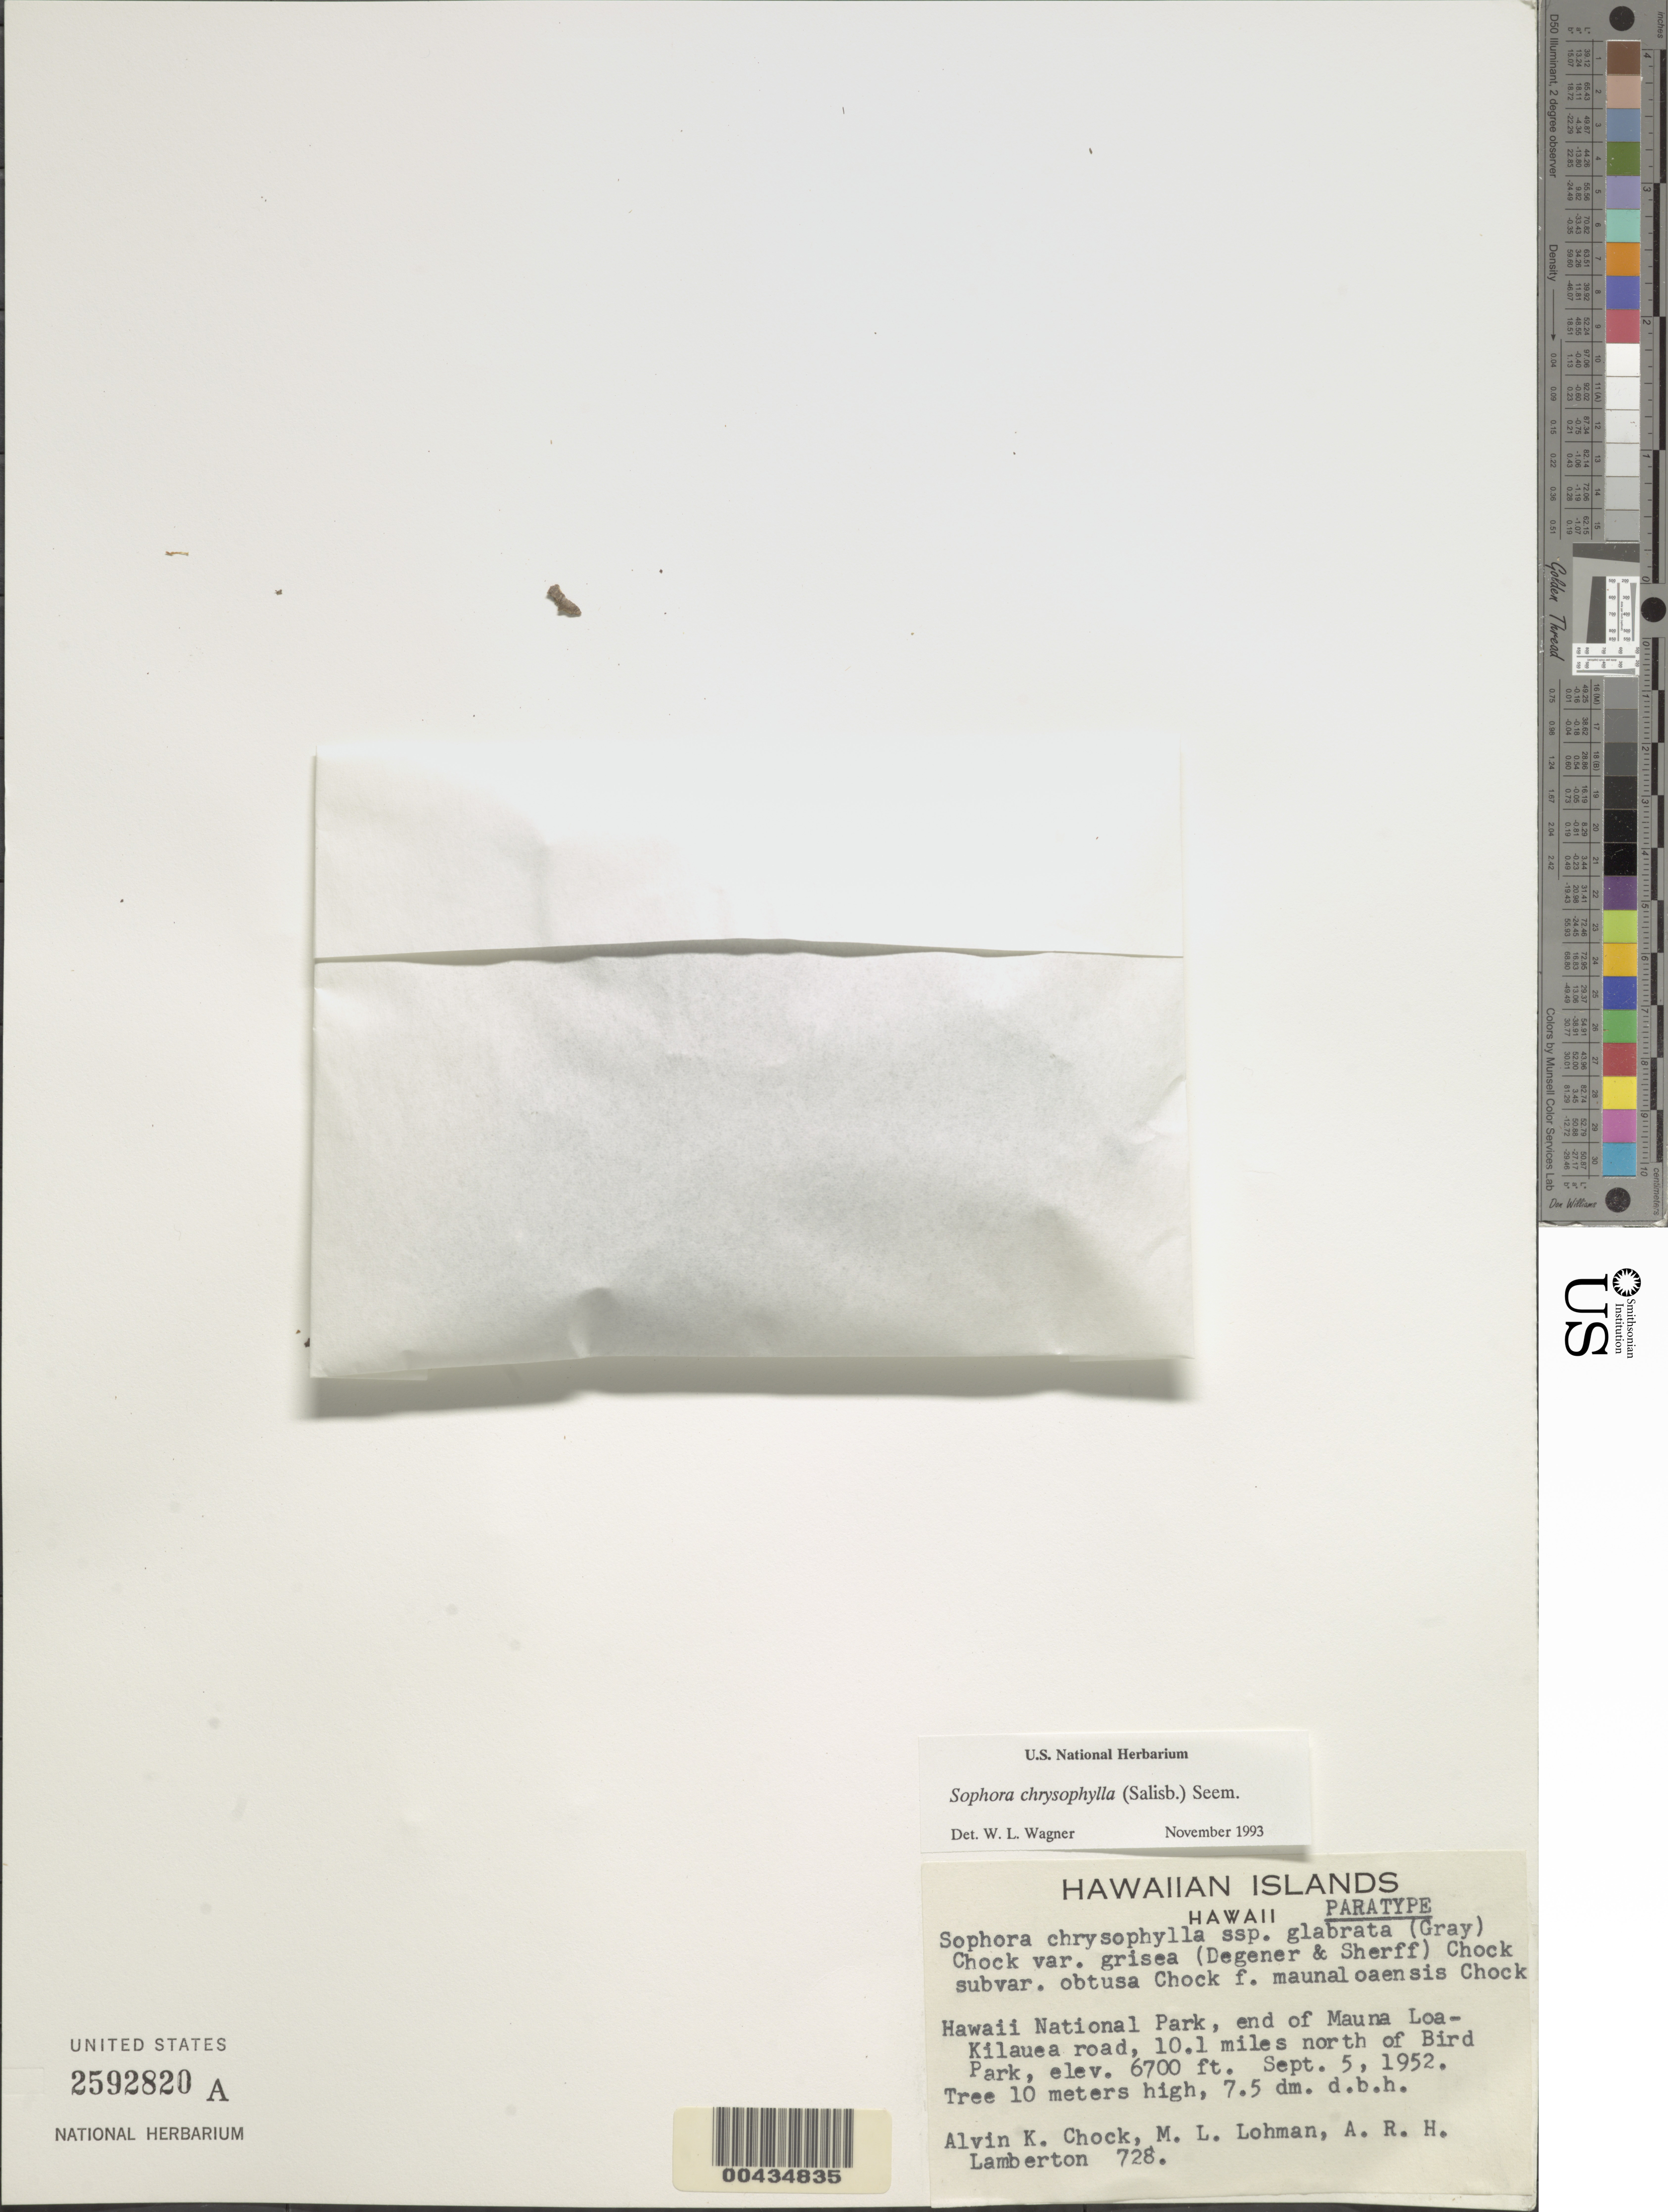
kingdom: Plantae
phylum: Tracheophyta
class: Magnoliopsida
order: Fabales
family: Fabaceae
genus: Sophora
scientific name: Sophora chrysophylla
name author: (Salisb.) Seem.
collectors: A. Chock, M. Lohman & A. Lamberton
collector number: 728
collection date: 1952-09-05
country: United States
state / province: Hawaii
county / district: Hawaii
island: Hawaii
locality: Hawaiian Islands. Hawaii National Park, end of Mauna Loa-Kilauea road, 10.1 miles north of Bird Park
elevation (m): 2042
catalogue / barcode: US 2592820A